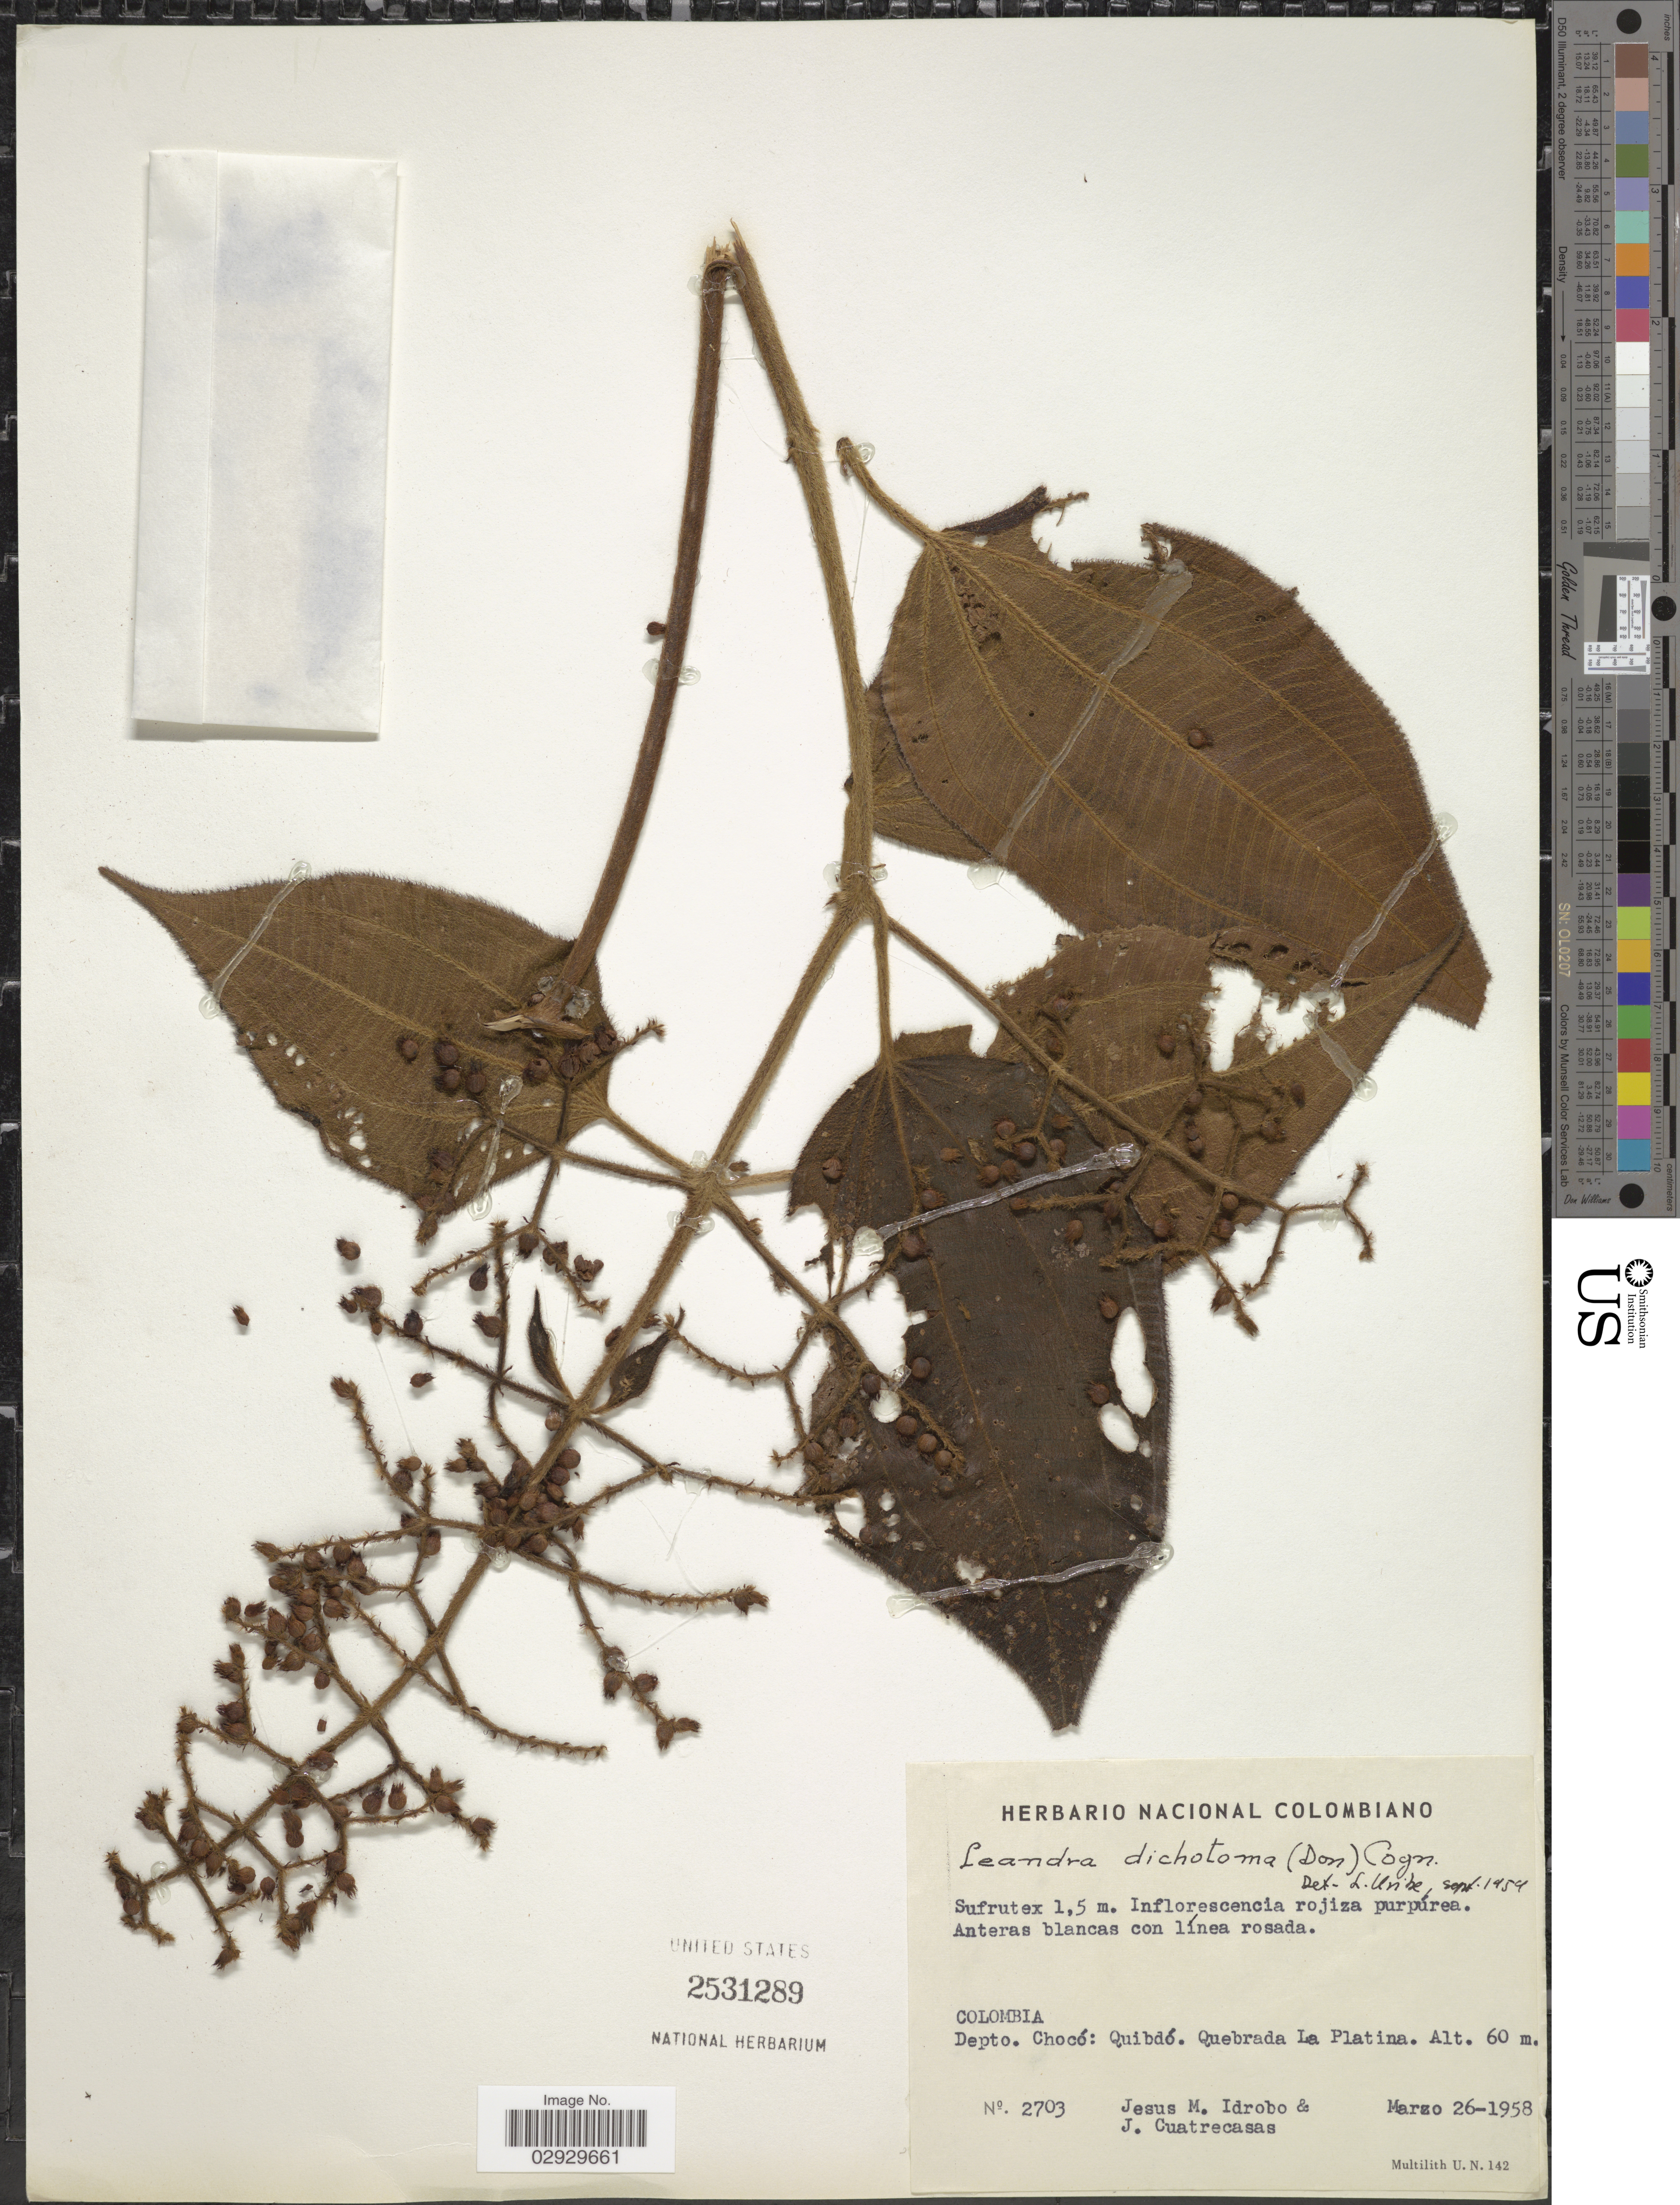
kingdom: Plantae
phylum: Tracheophyta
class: Magnoliopsida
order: Myrtales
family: Melastomataceae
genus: Leandra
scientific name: Leandra granatensis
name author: Gleason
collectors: J. M. Idrobo & J. Cuatrecasas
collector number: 2703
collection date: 1958-03-26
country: Colombia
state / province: Chocó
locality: Depto. Chocó: Quibdó. Quebrada La Platina.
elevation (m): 60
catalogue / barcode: US 2531289